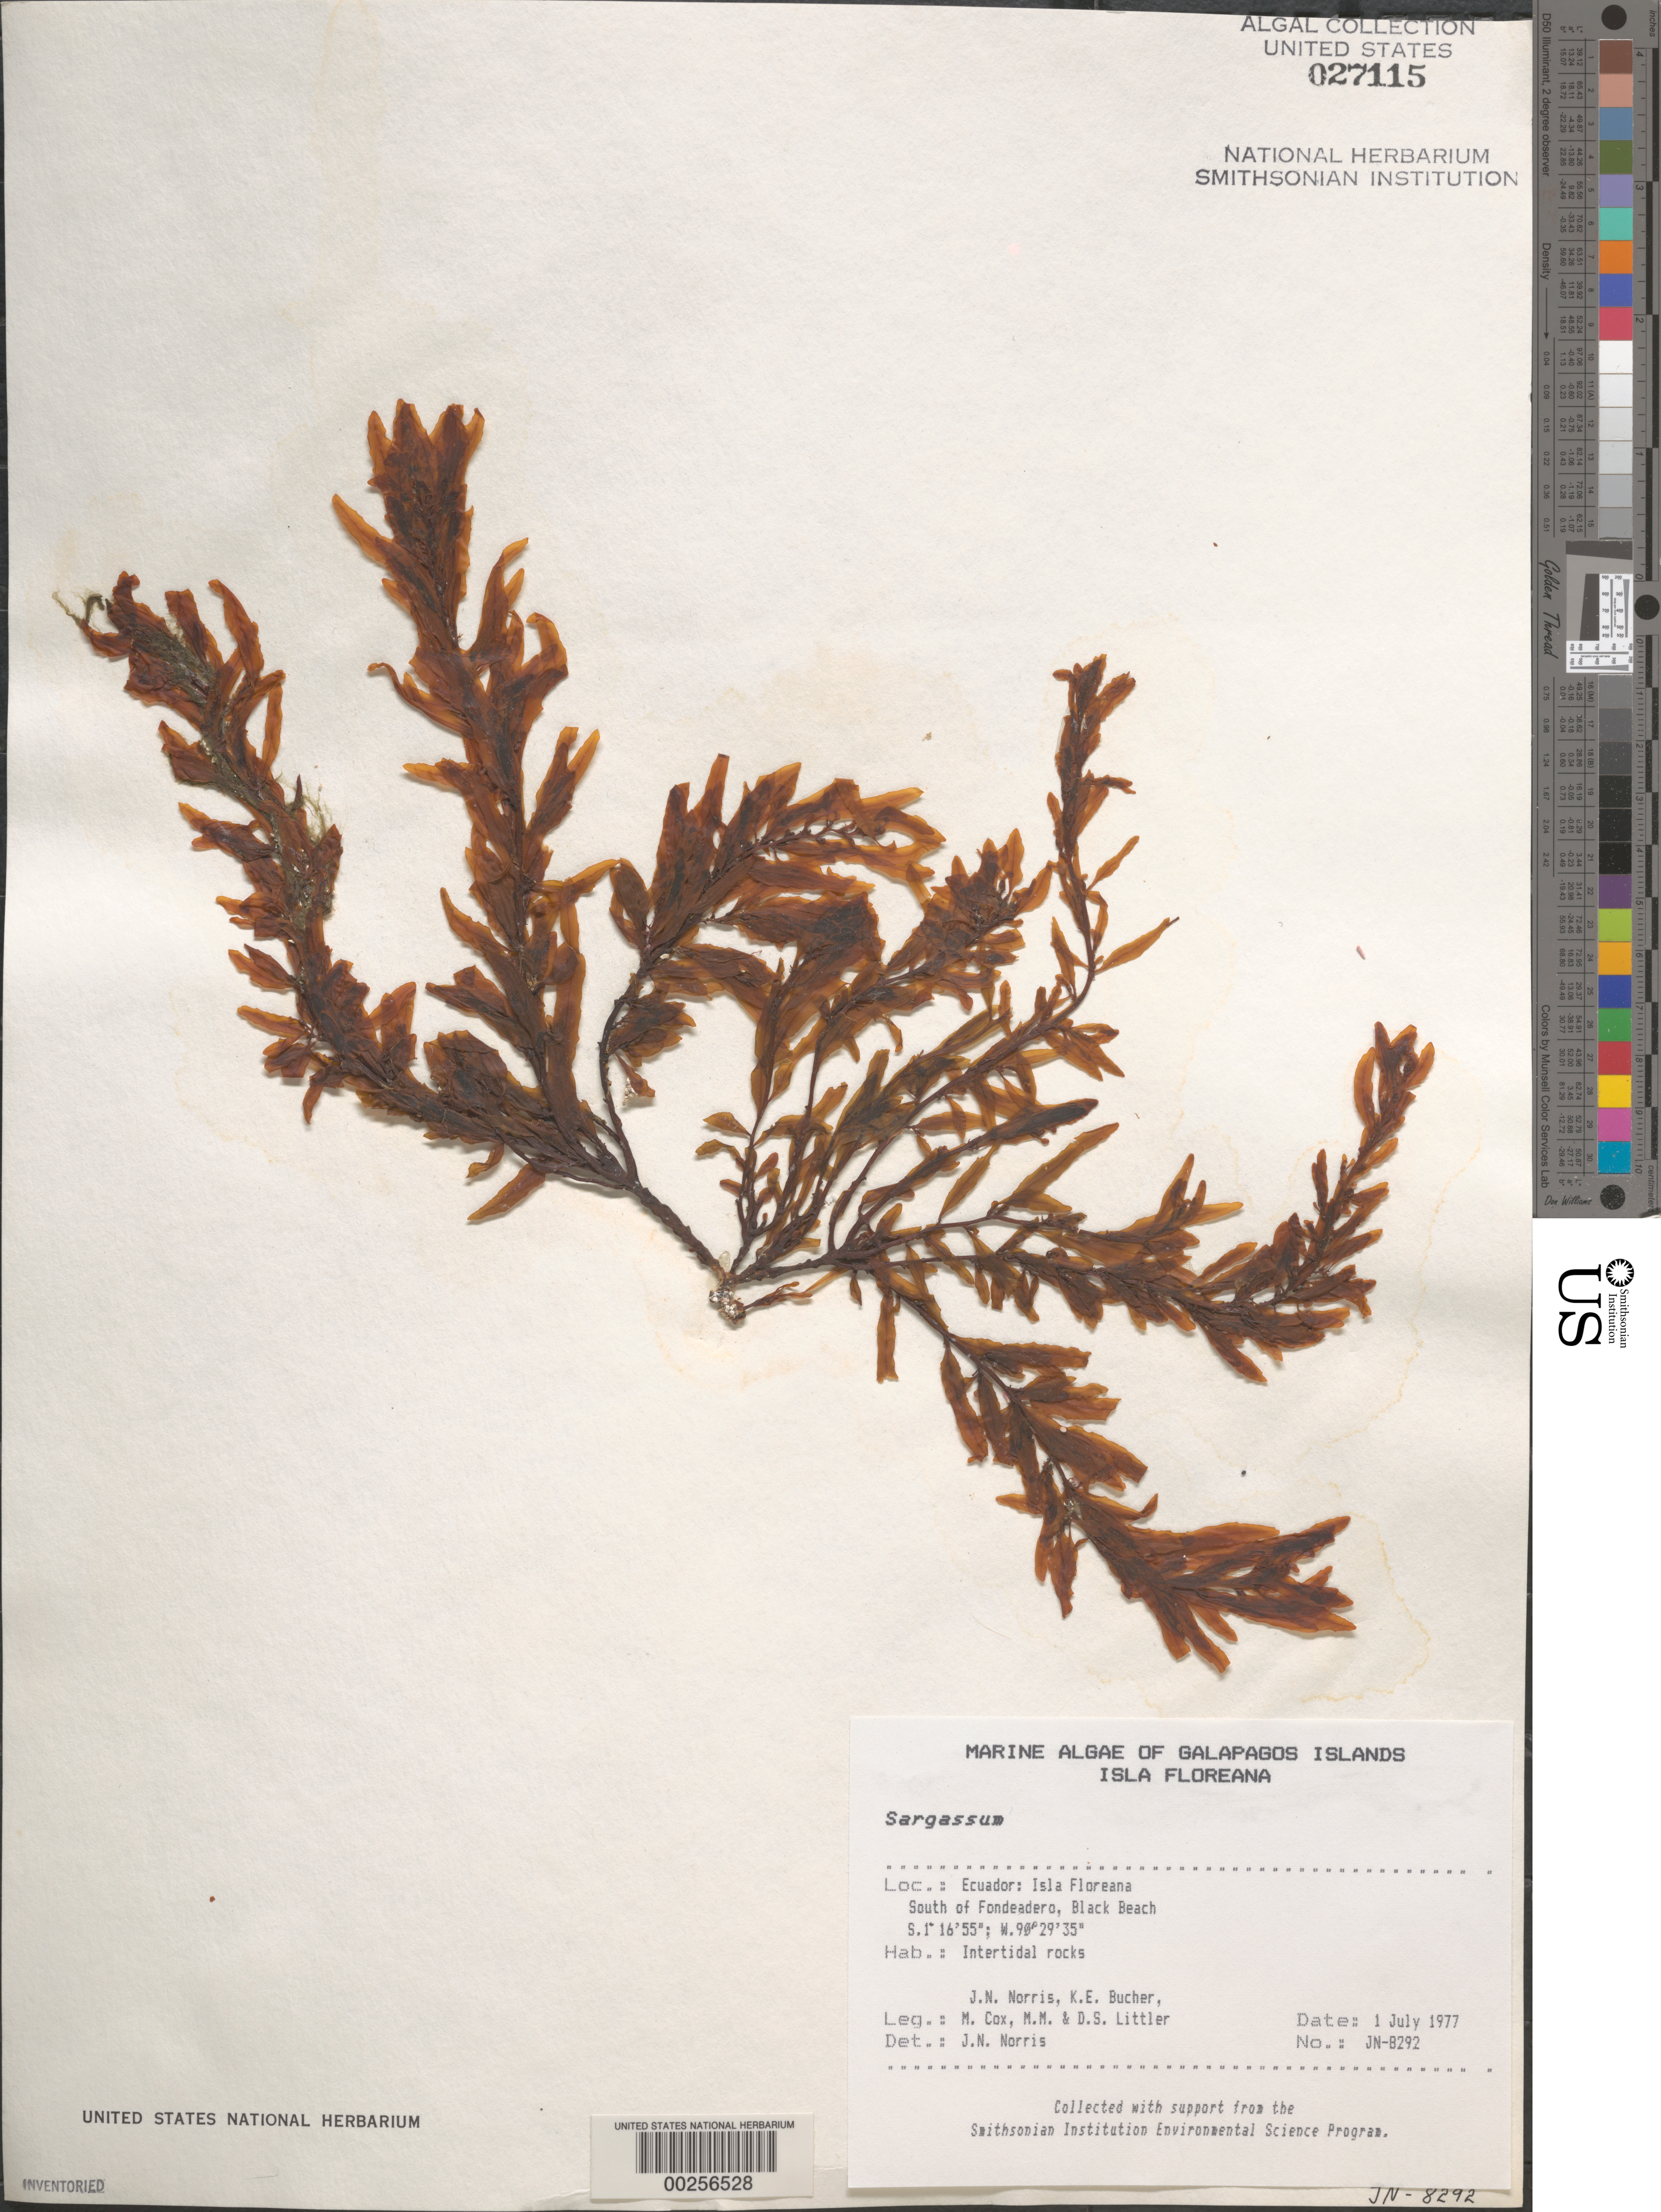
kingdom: Chromista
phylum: Ochrophyta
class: Phaeophyceae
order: Fucales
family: Sargassaceae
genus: Sargassum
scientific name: Sargassum sp.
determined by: Norris, James N.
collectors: J. N. Norris, K. E. Bucher, M. Cox, M. M. Littler & D. S. Littler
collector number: JN-8292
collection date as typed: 01 Jul 1977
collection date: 1977-07-01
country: Ecuador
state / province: Colón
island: Floreana [Charles, Santa Maria]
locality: Black Beach south of Fondeadero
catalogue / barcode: US 27115